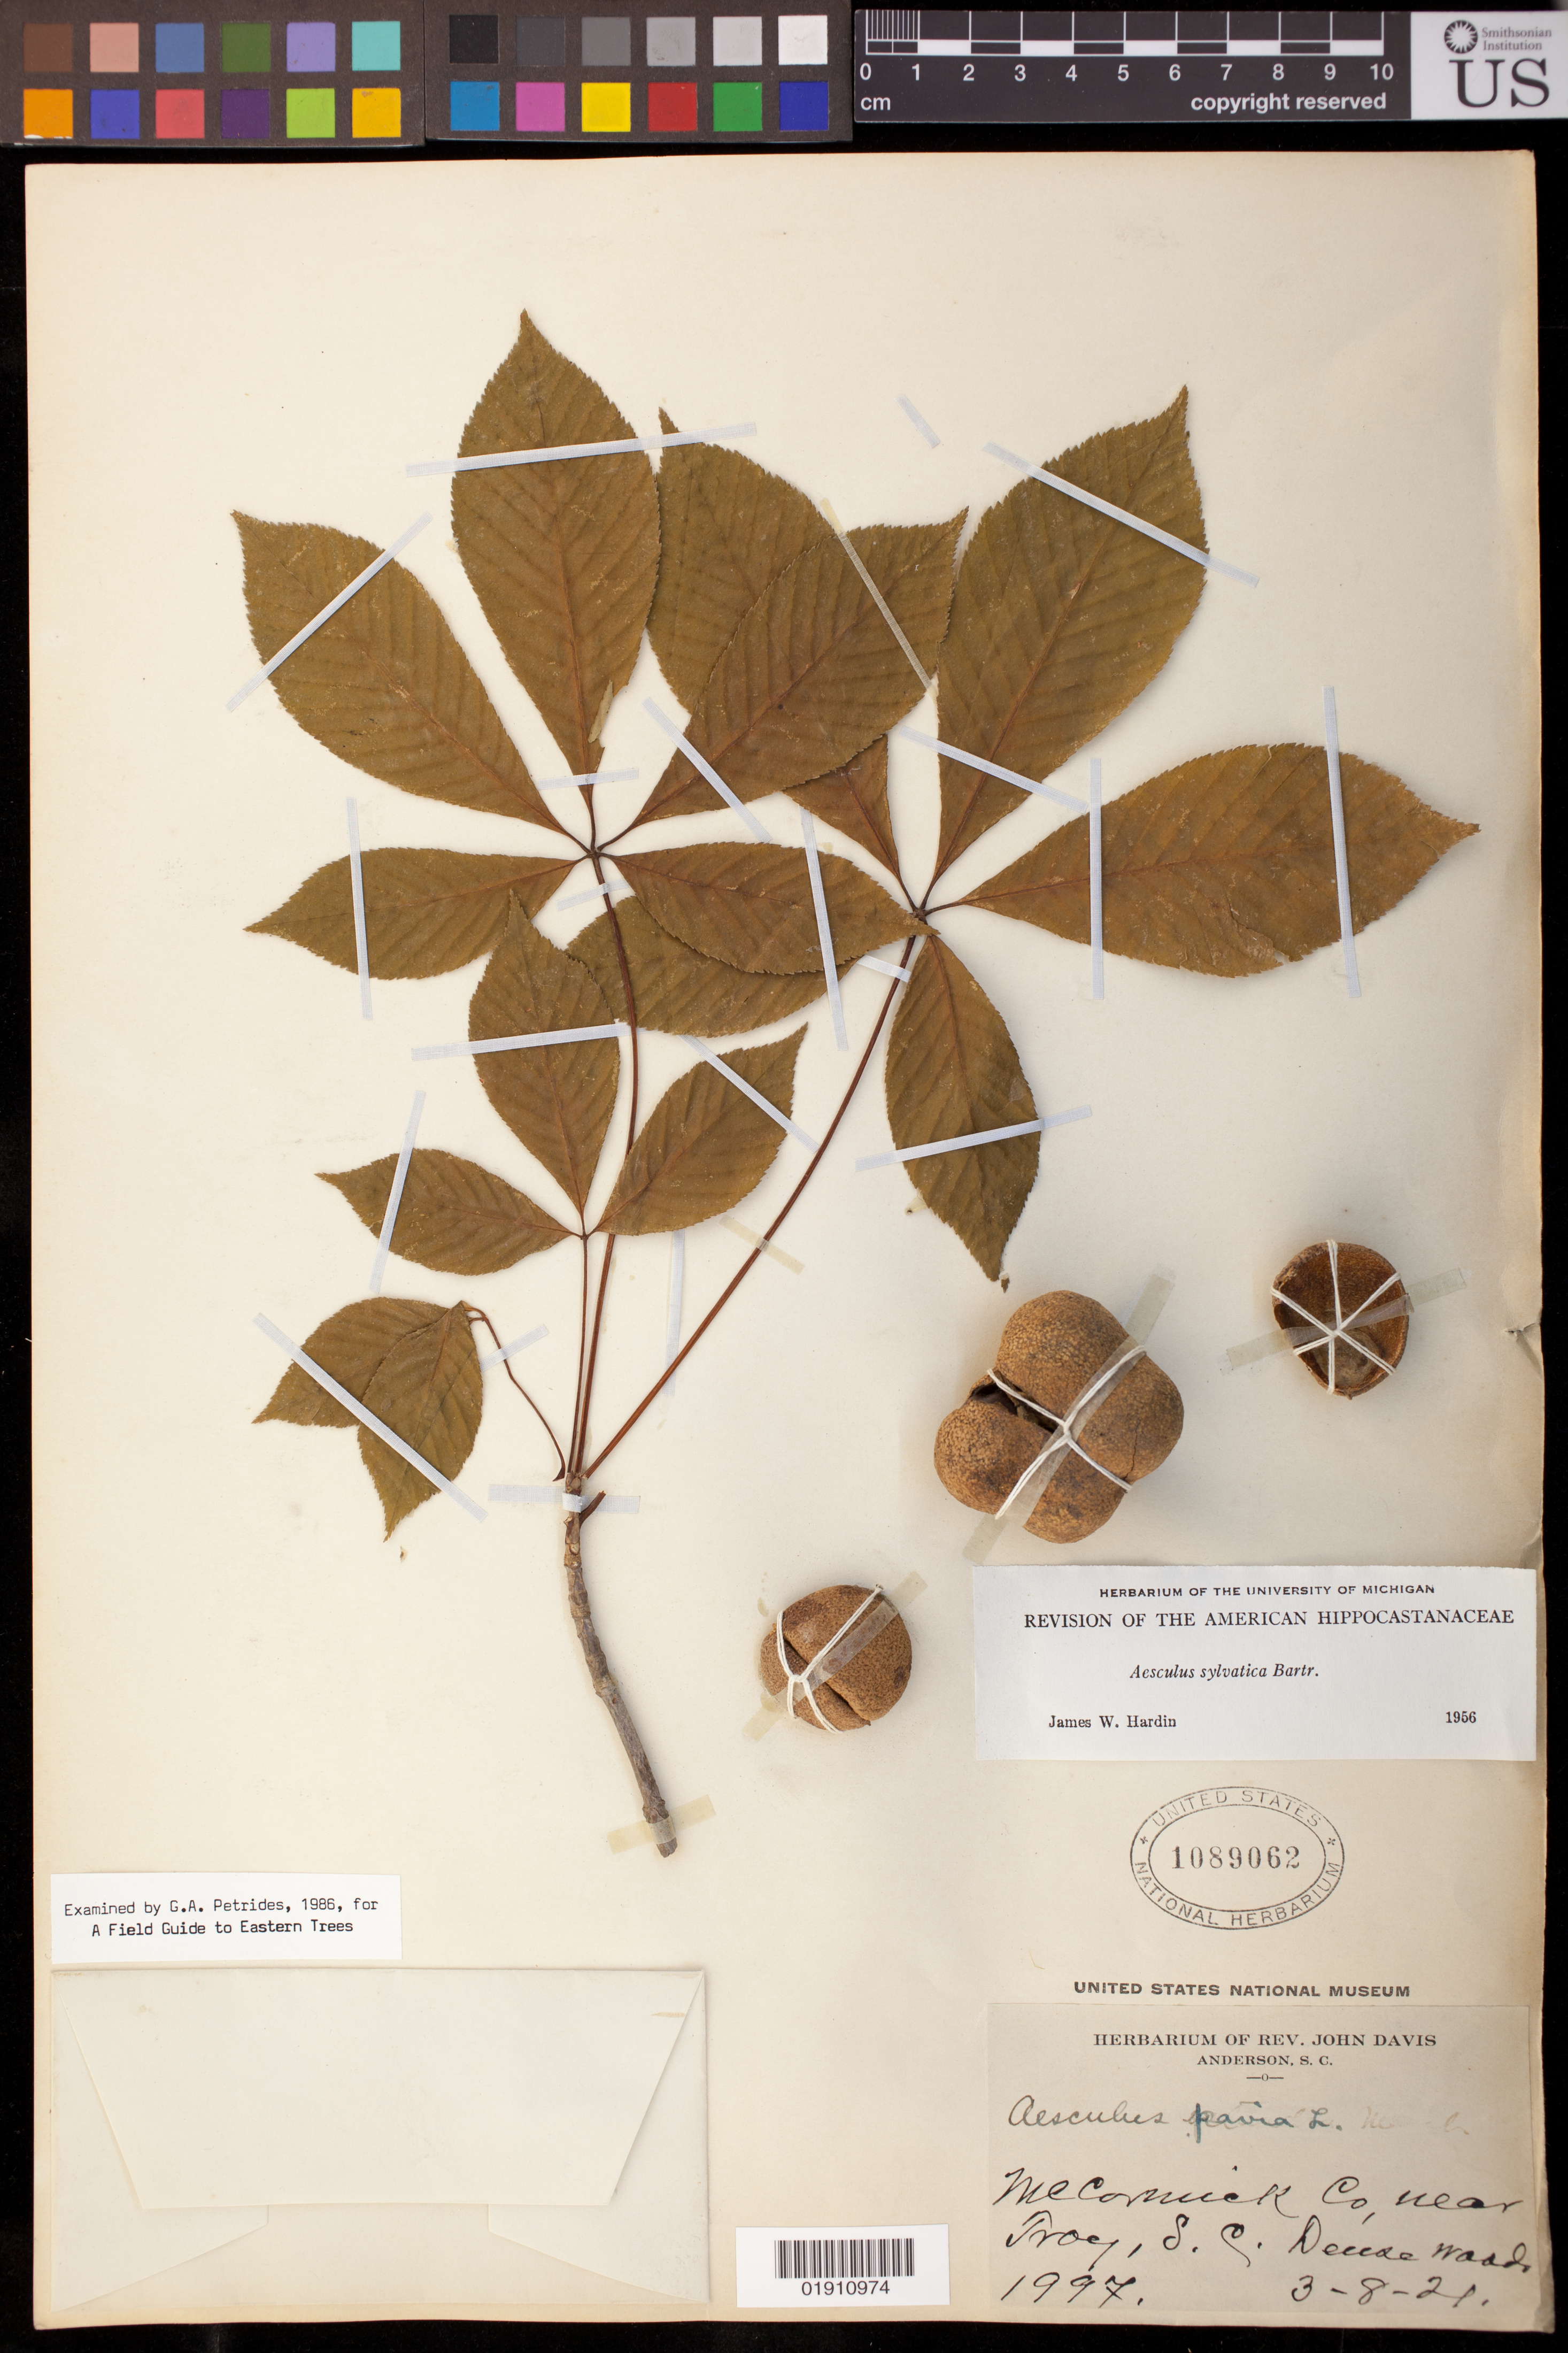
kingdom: Plantae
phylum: Tracheophyta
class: Magnoliopsida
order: Sapindales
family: Sapindaceae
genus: Aesculus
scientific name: Aesculus sylvatica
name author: W. Bartram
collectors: J. Davis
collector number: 1997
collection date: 1921-03-08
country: United States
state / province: South Carolina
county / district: McCormick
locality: Near Troy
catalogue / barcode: US 1089062